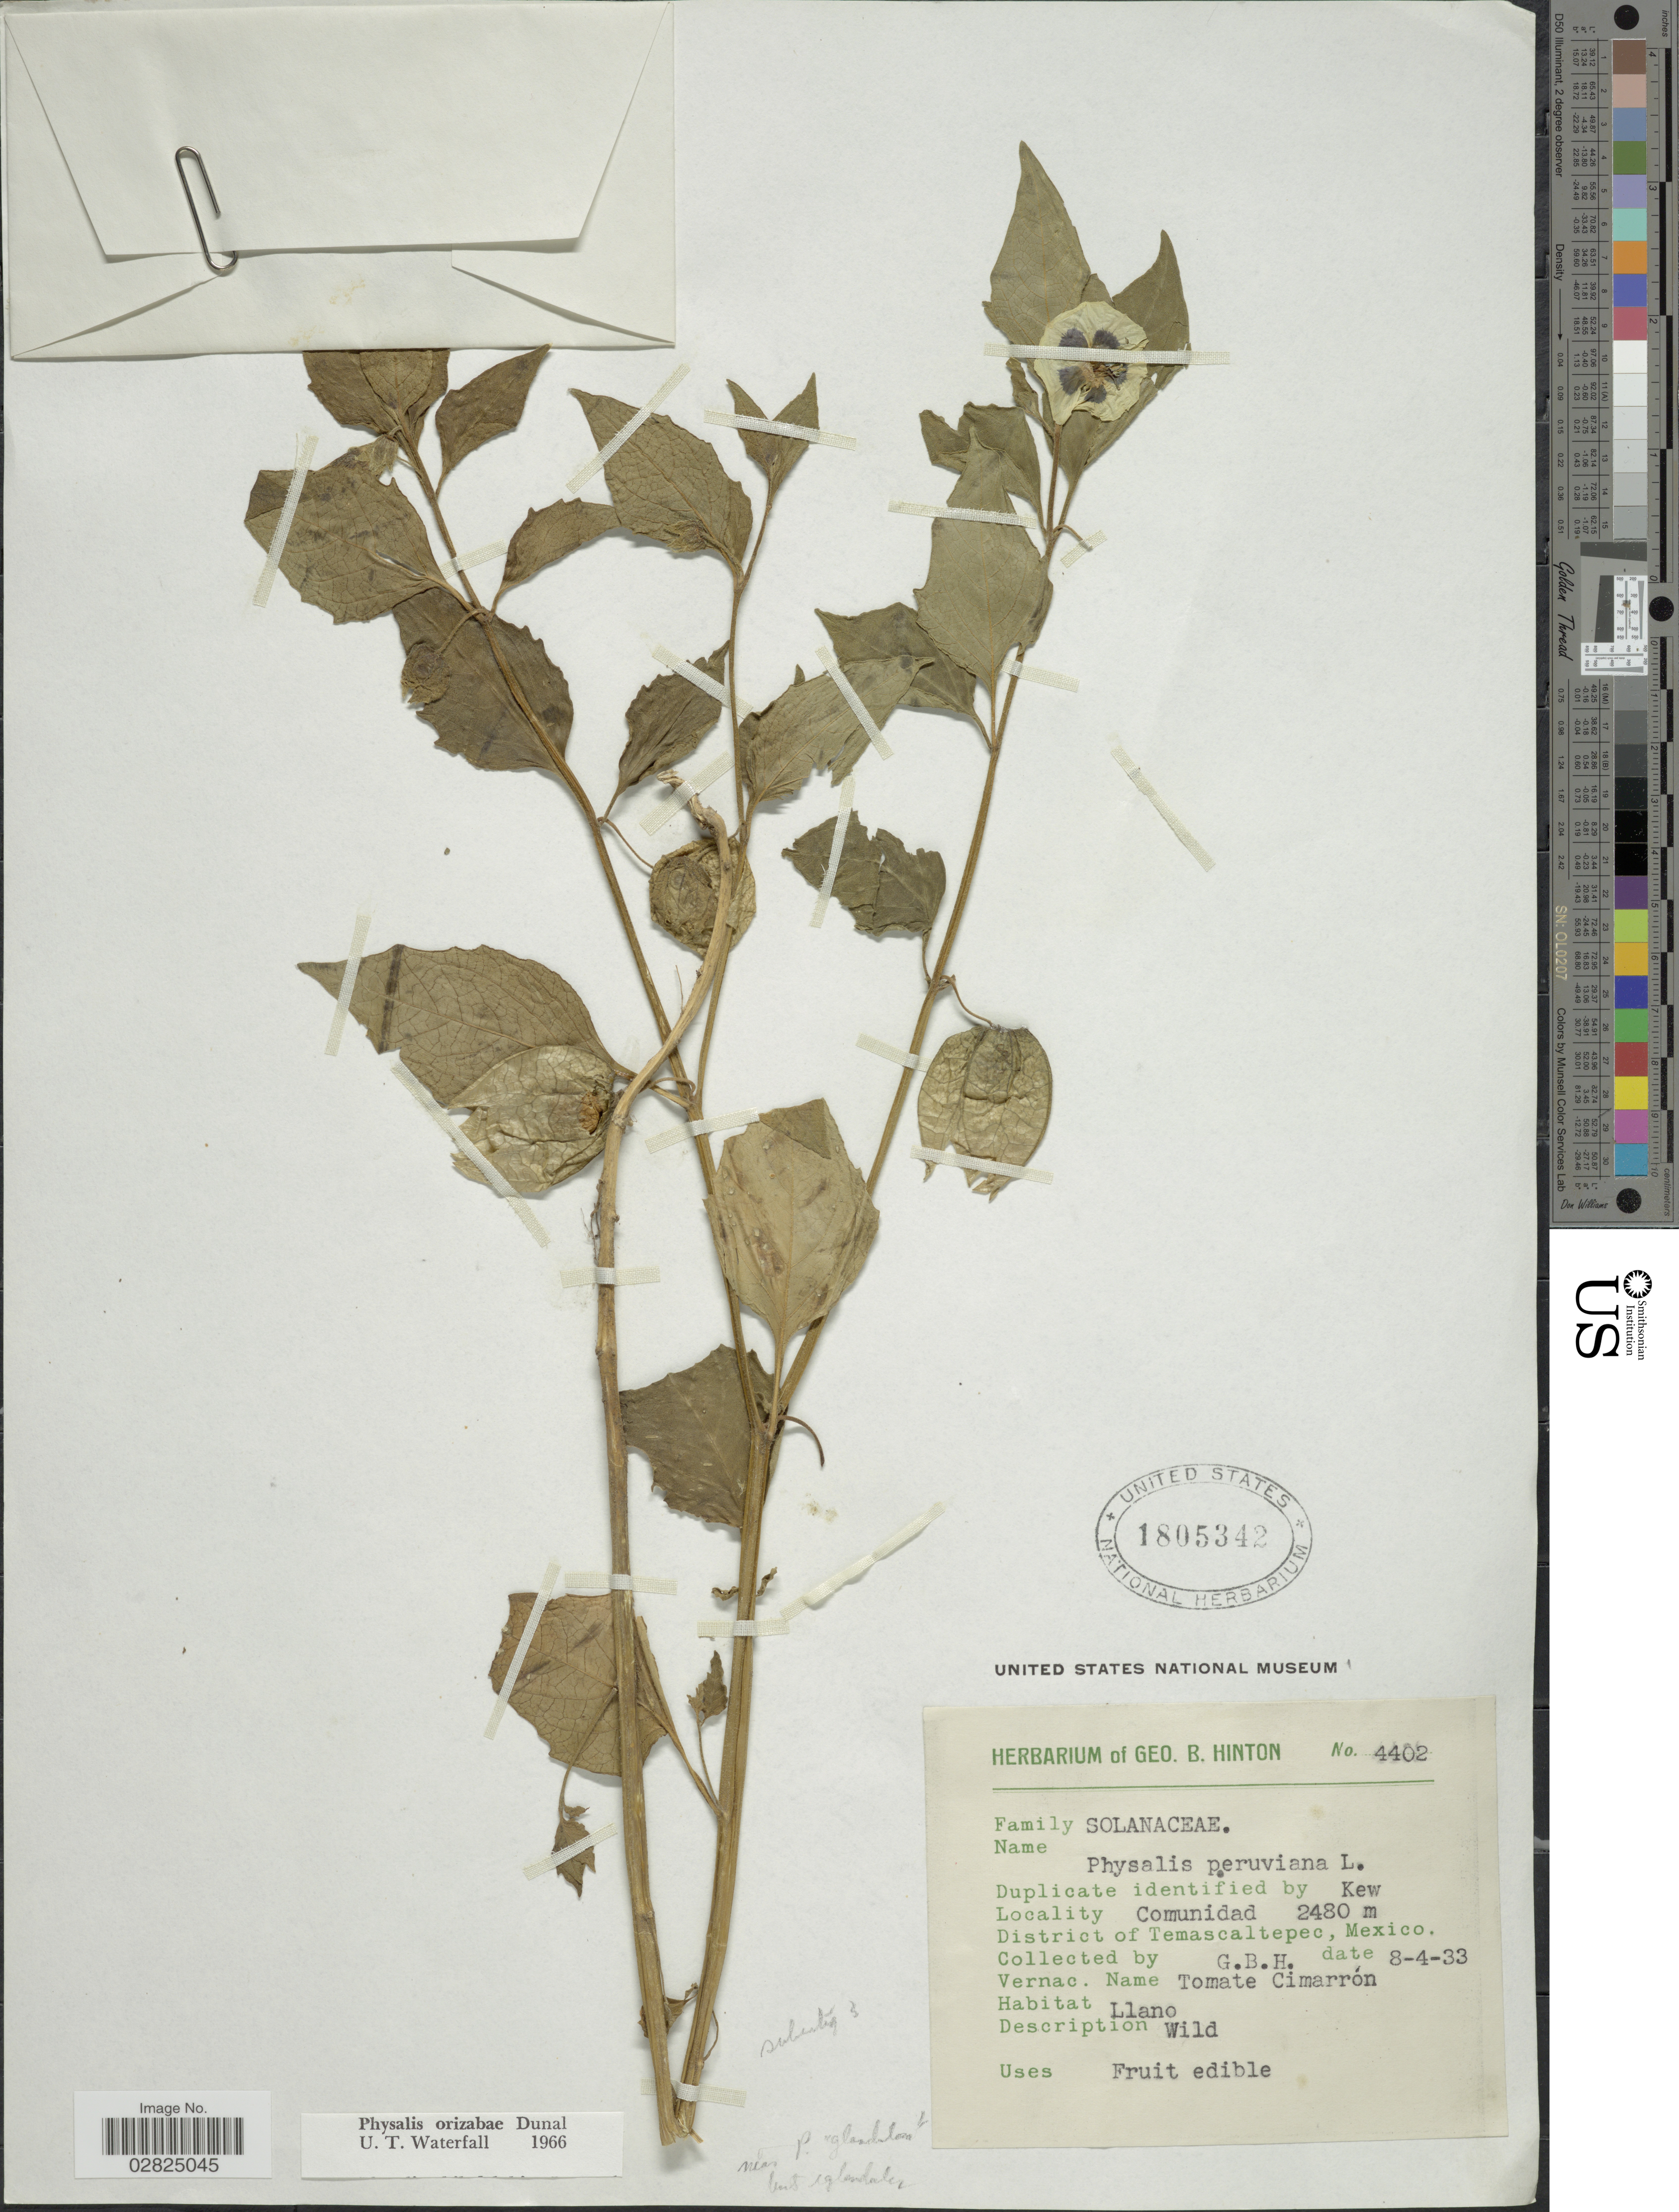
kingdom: Plantae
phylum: Tracheophyta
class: Magnoliopsida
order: Solanales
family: Solanaceae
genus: Physalis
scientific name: Physalis orizabae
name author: Dunal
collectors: G. B. Hinton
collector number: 4402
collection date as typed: Transcribed d/m/y: 8/4/33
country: Mexico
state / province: México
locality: Comunidad, District of Temascaltepec.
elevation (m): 2480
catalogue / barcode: US 1805342